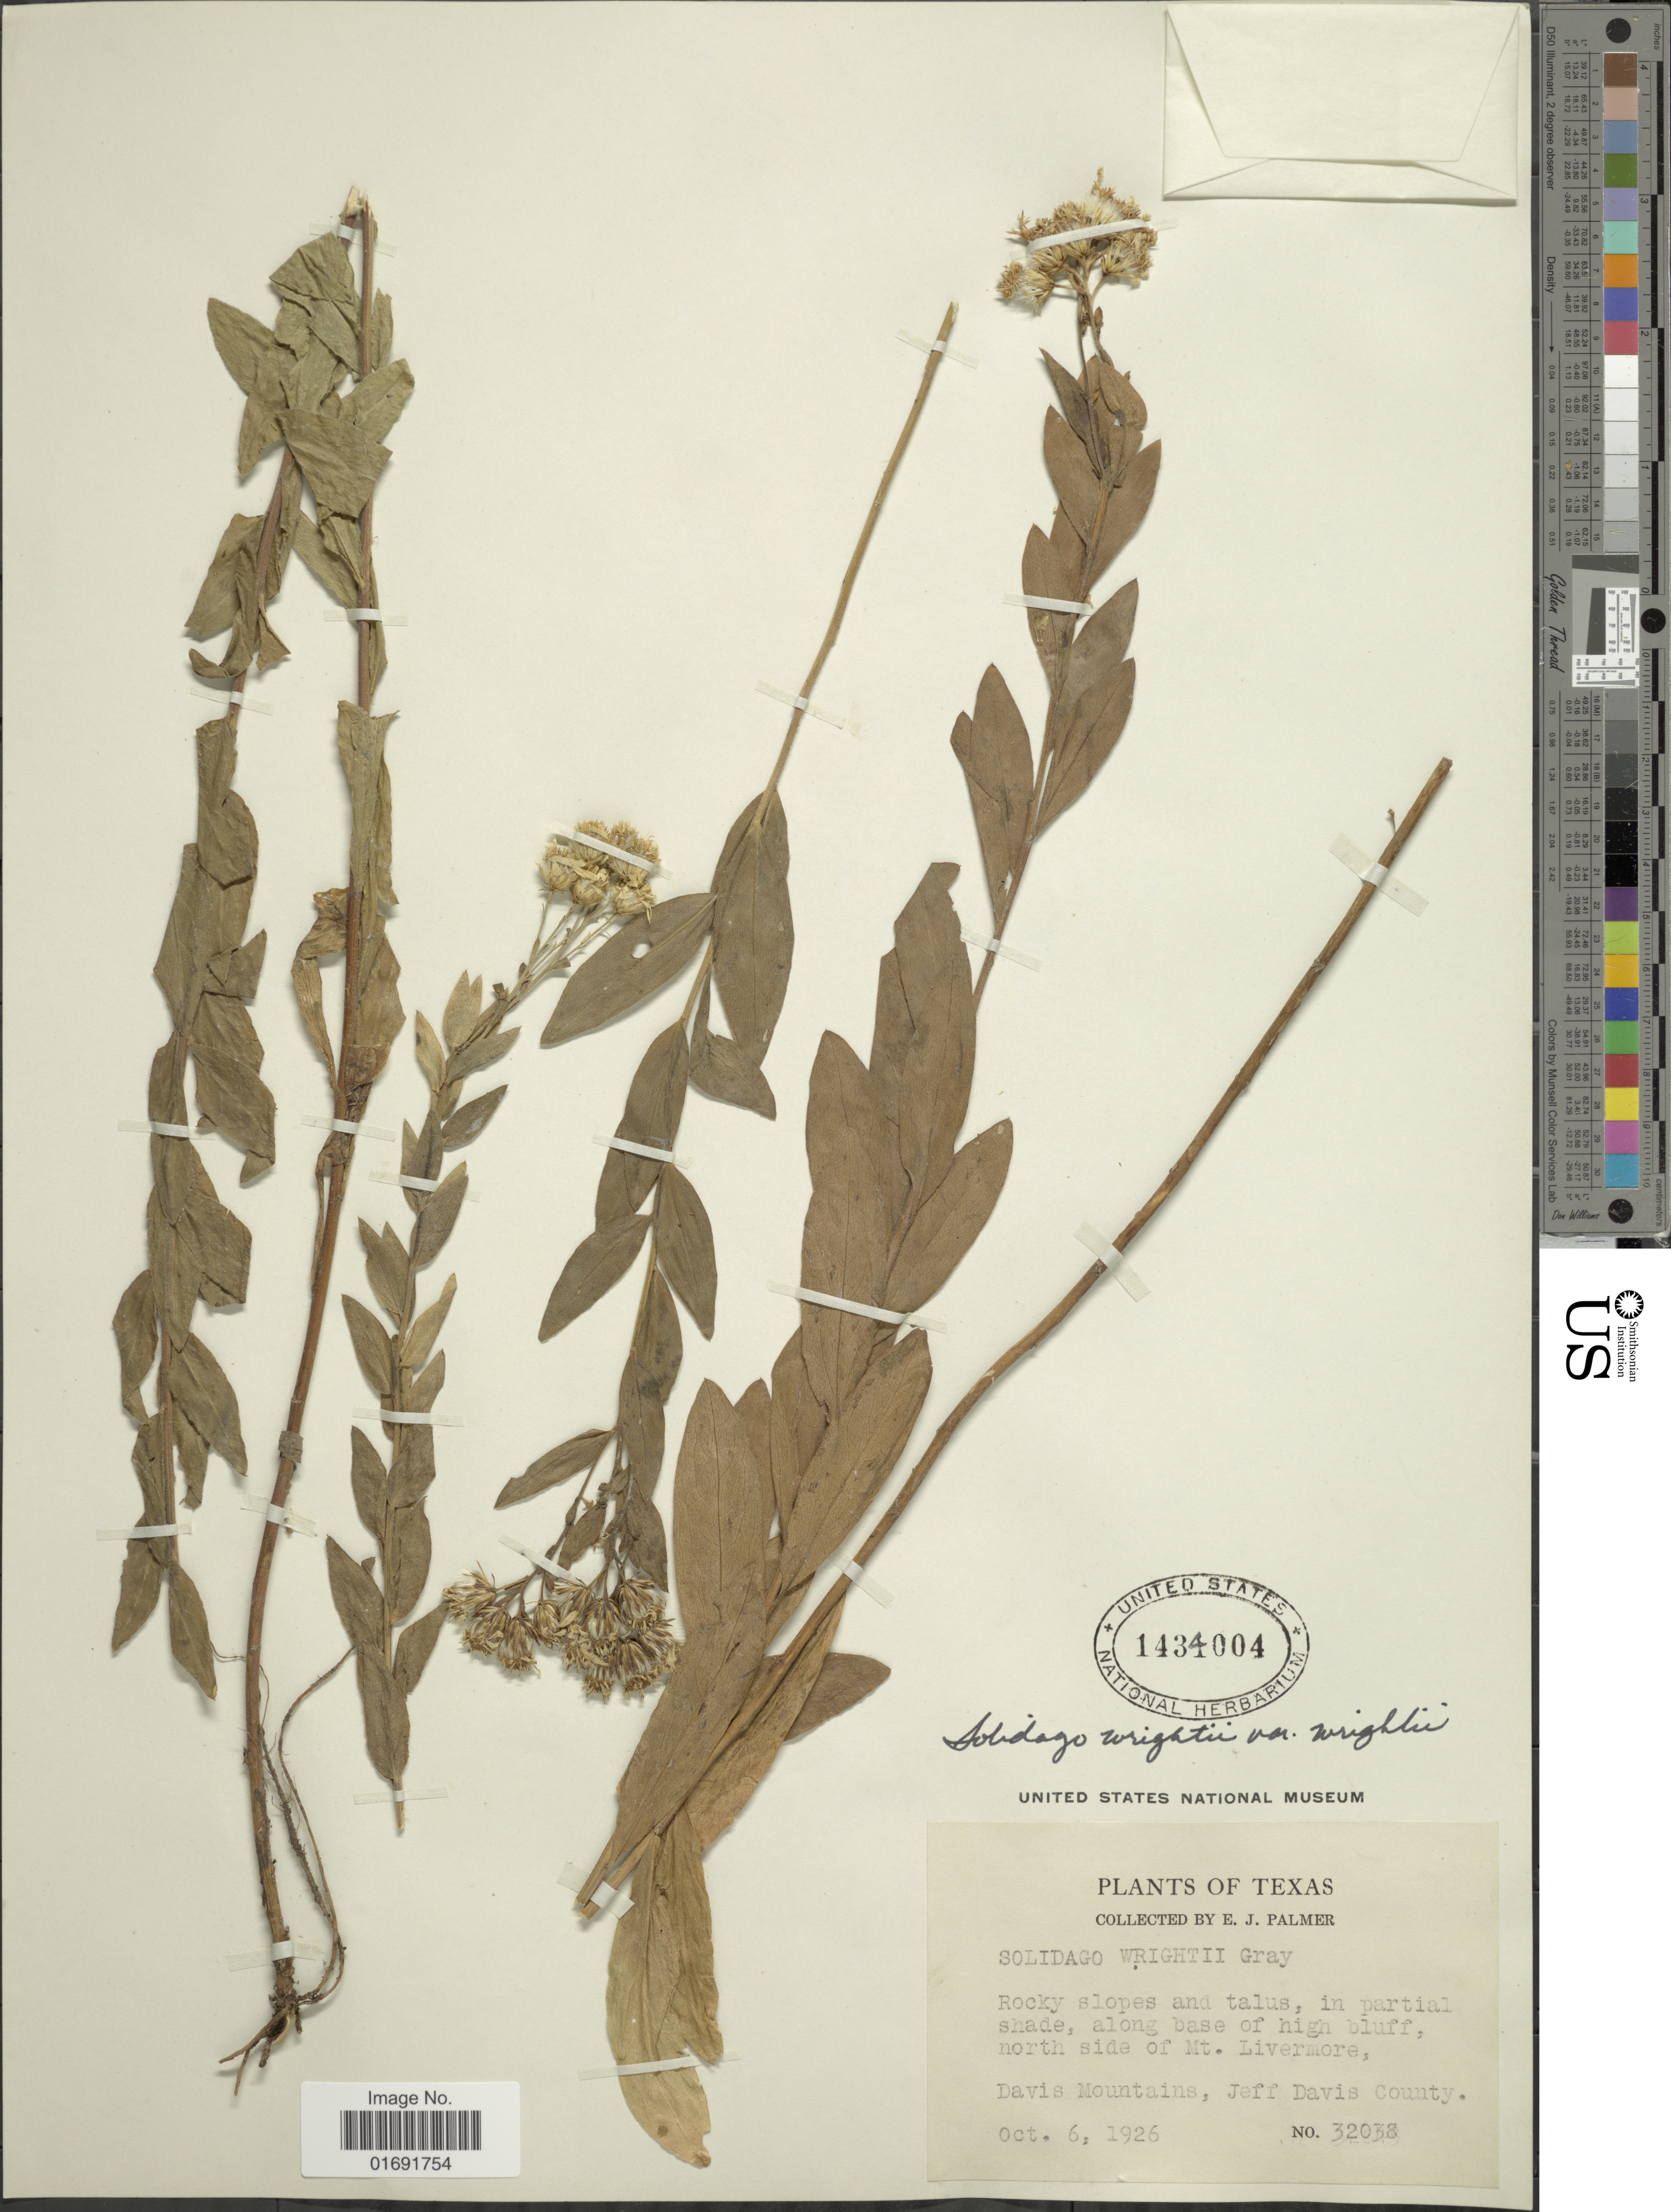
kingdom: Plantae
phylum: Tracheophyta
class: Magnoliopsida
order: Asterales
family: Asteraceae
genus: Solidago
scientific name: Solidago wrightii var. wrightii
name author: A. Gray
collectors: E. J. Palmer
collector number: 32038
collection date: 1926-10-06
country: United States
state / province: Texas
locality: North side of Mt. Livermore, Davis Mountains, Jeff Davis County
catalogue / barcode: US 1434004